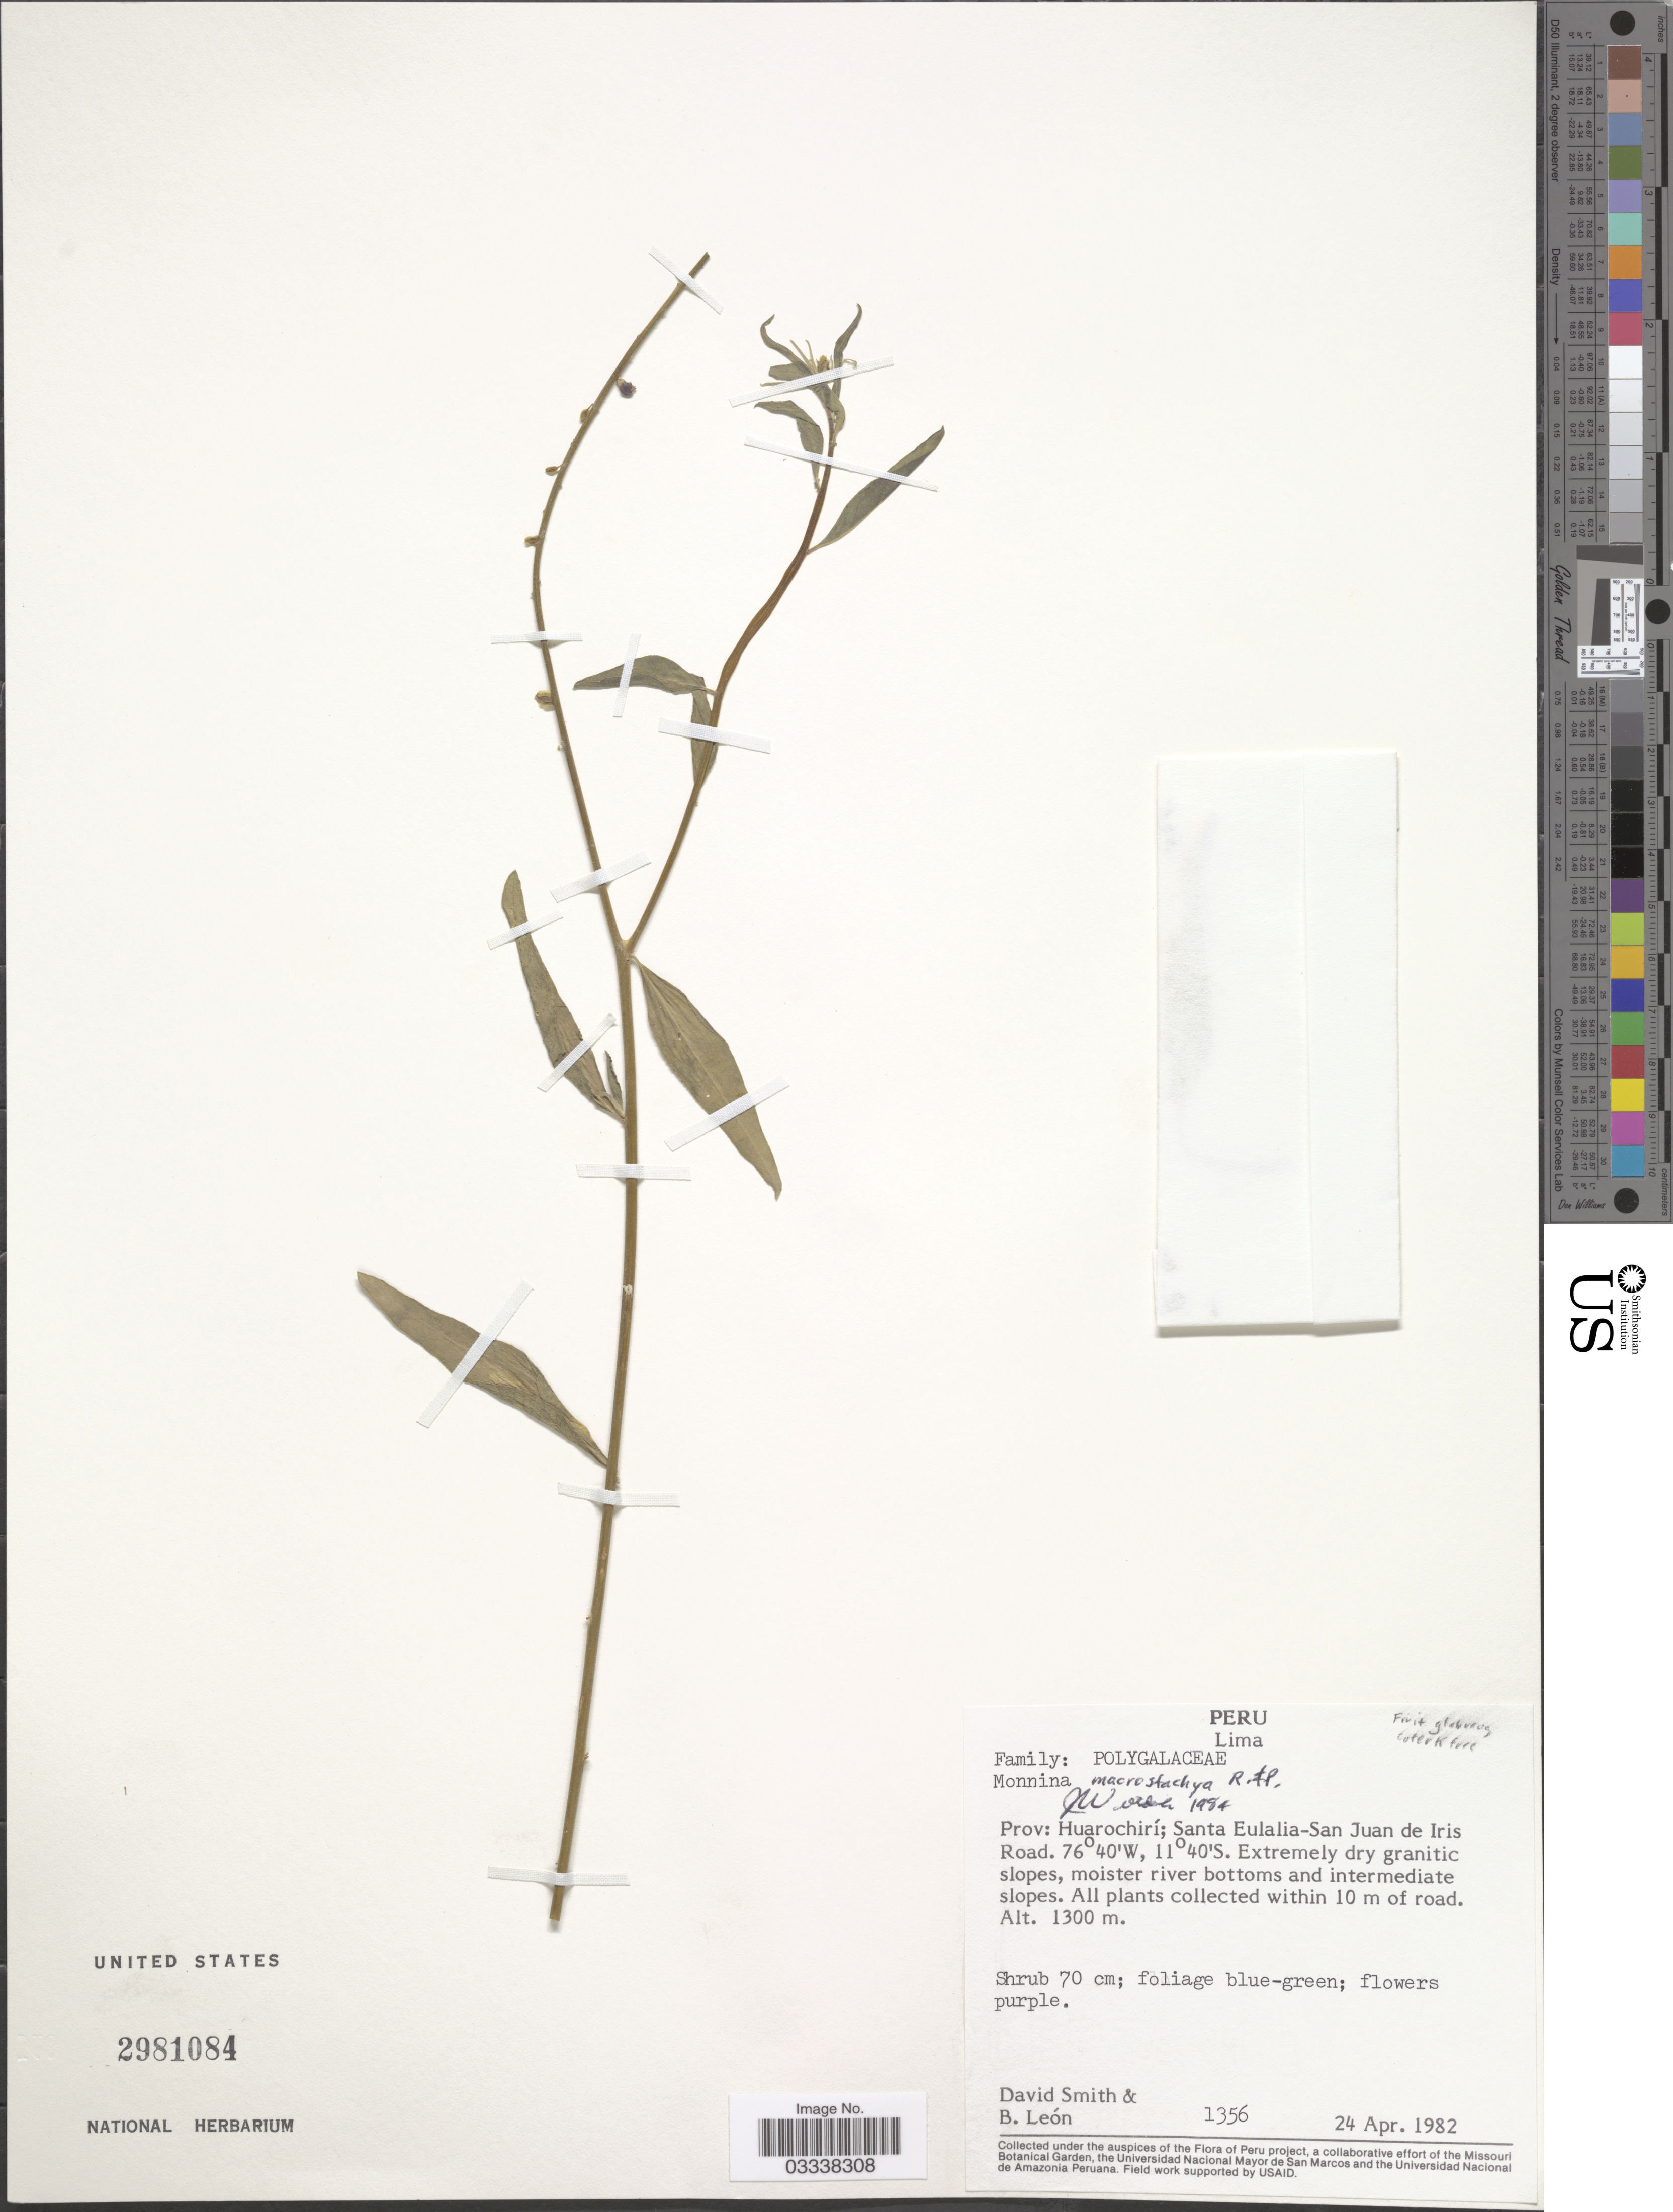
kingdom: Plantae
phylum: Tracheophyta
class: Magnoliopsida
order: Fabales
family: Polygalaceae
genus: Monnina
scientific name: Monnina macrostachya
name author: Ruiz & Pav.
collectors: D. C. Smith & B. León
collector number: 1356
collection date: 1982-04-24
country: Peru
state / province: Lima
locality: Prov: Huarochirí; Santa Eulalia-San Juan de Iris Road.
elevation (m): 1300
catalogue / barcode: US 2981084